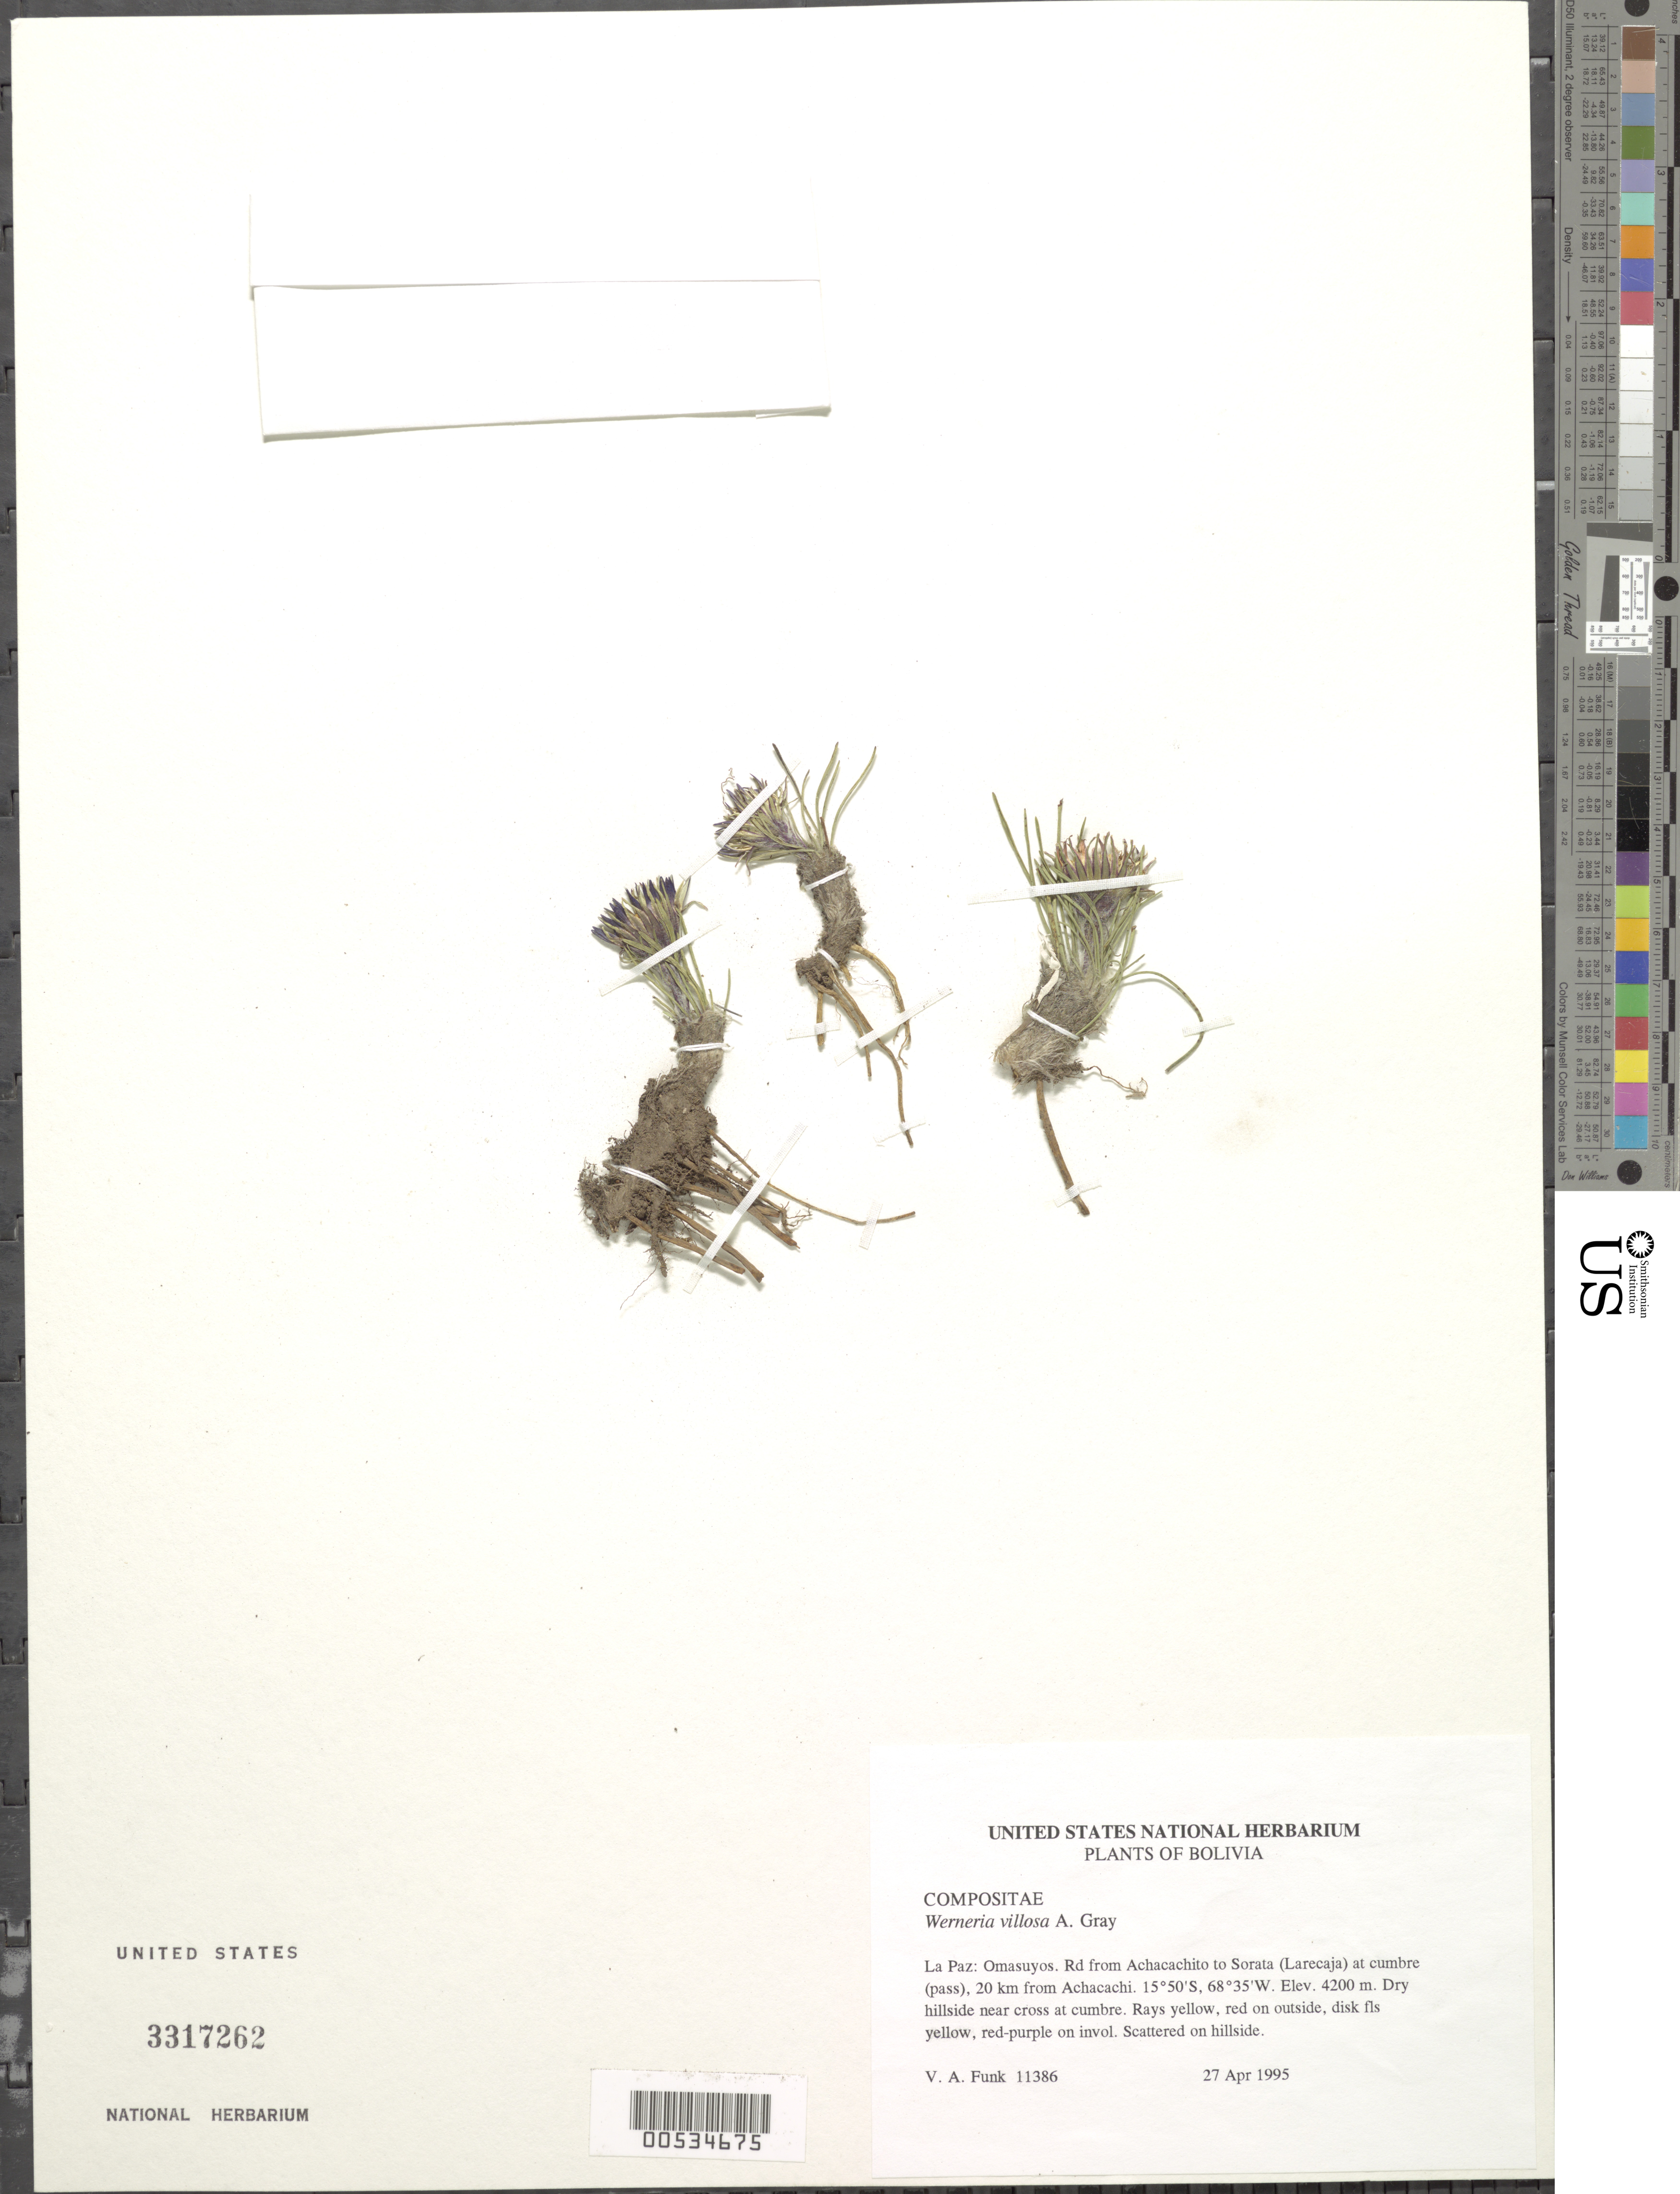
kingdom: Plantae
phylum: Tracheophyta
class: Magnoliopsida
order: Asterales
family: Asteraceae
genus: Werneria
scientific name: Werneria villosa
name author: A. Gray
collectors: V. Funk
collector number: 11386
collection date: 1995-04-27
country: Bolivia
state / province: La Paz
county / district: Omasuyos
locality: Achacachito to Sorata (Larecaja) at cumbre (pass), 20 km from Achacachi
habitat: Hillside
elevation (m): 4200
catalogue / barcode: US 3317262